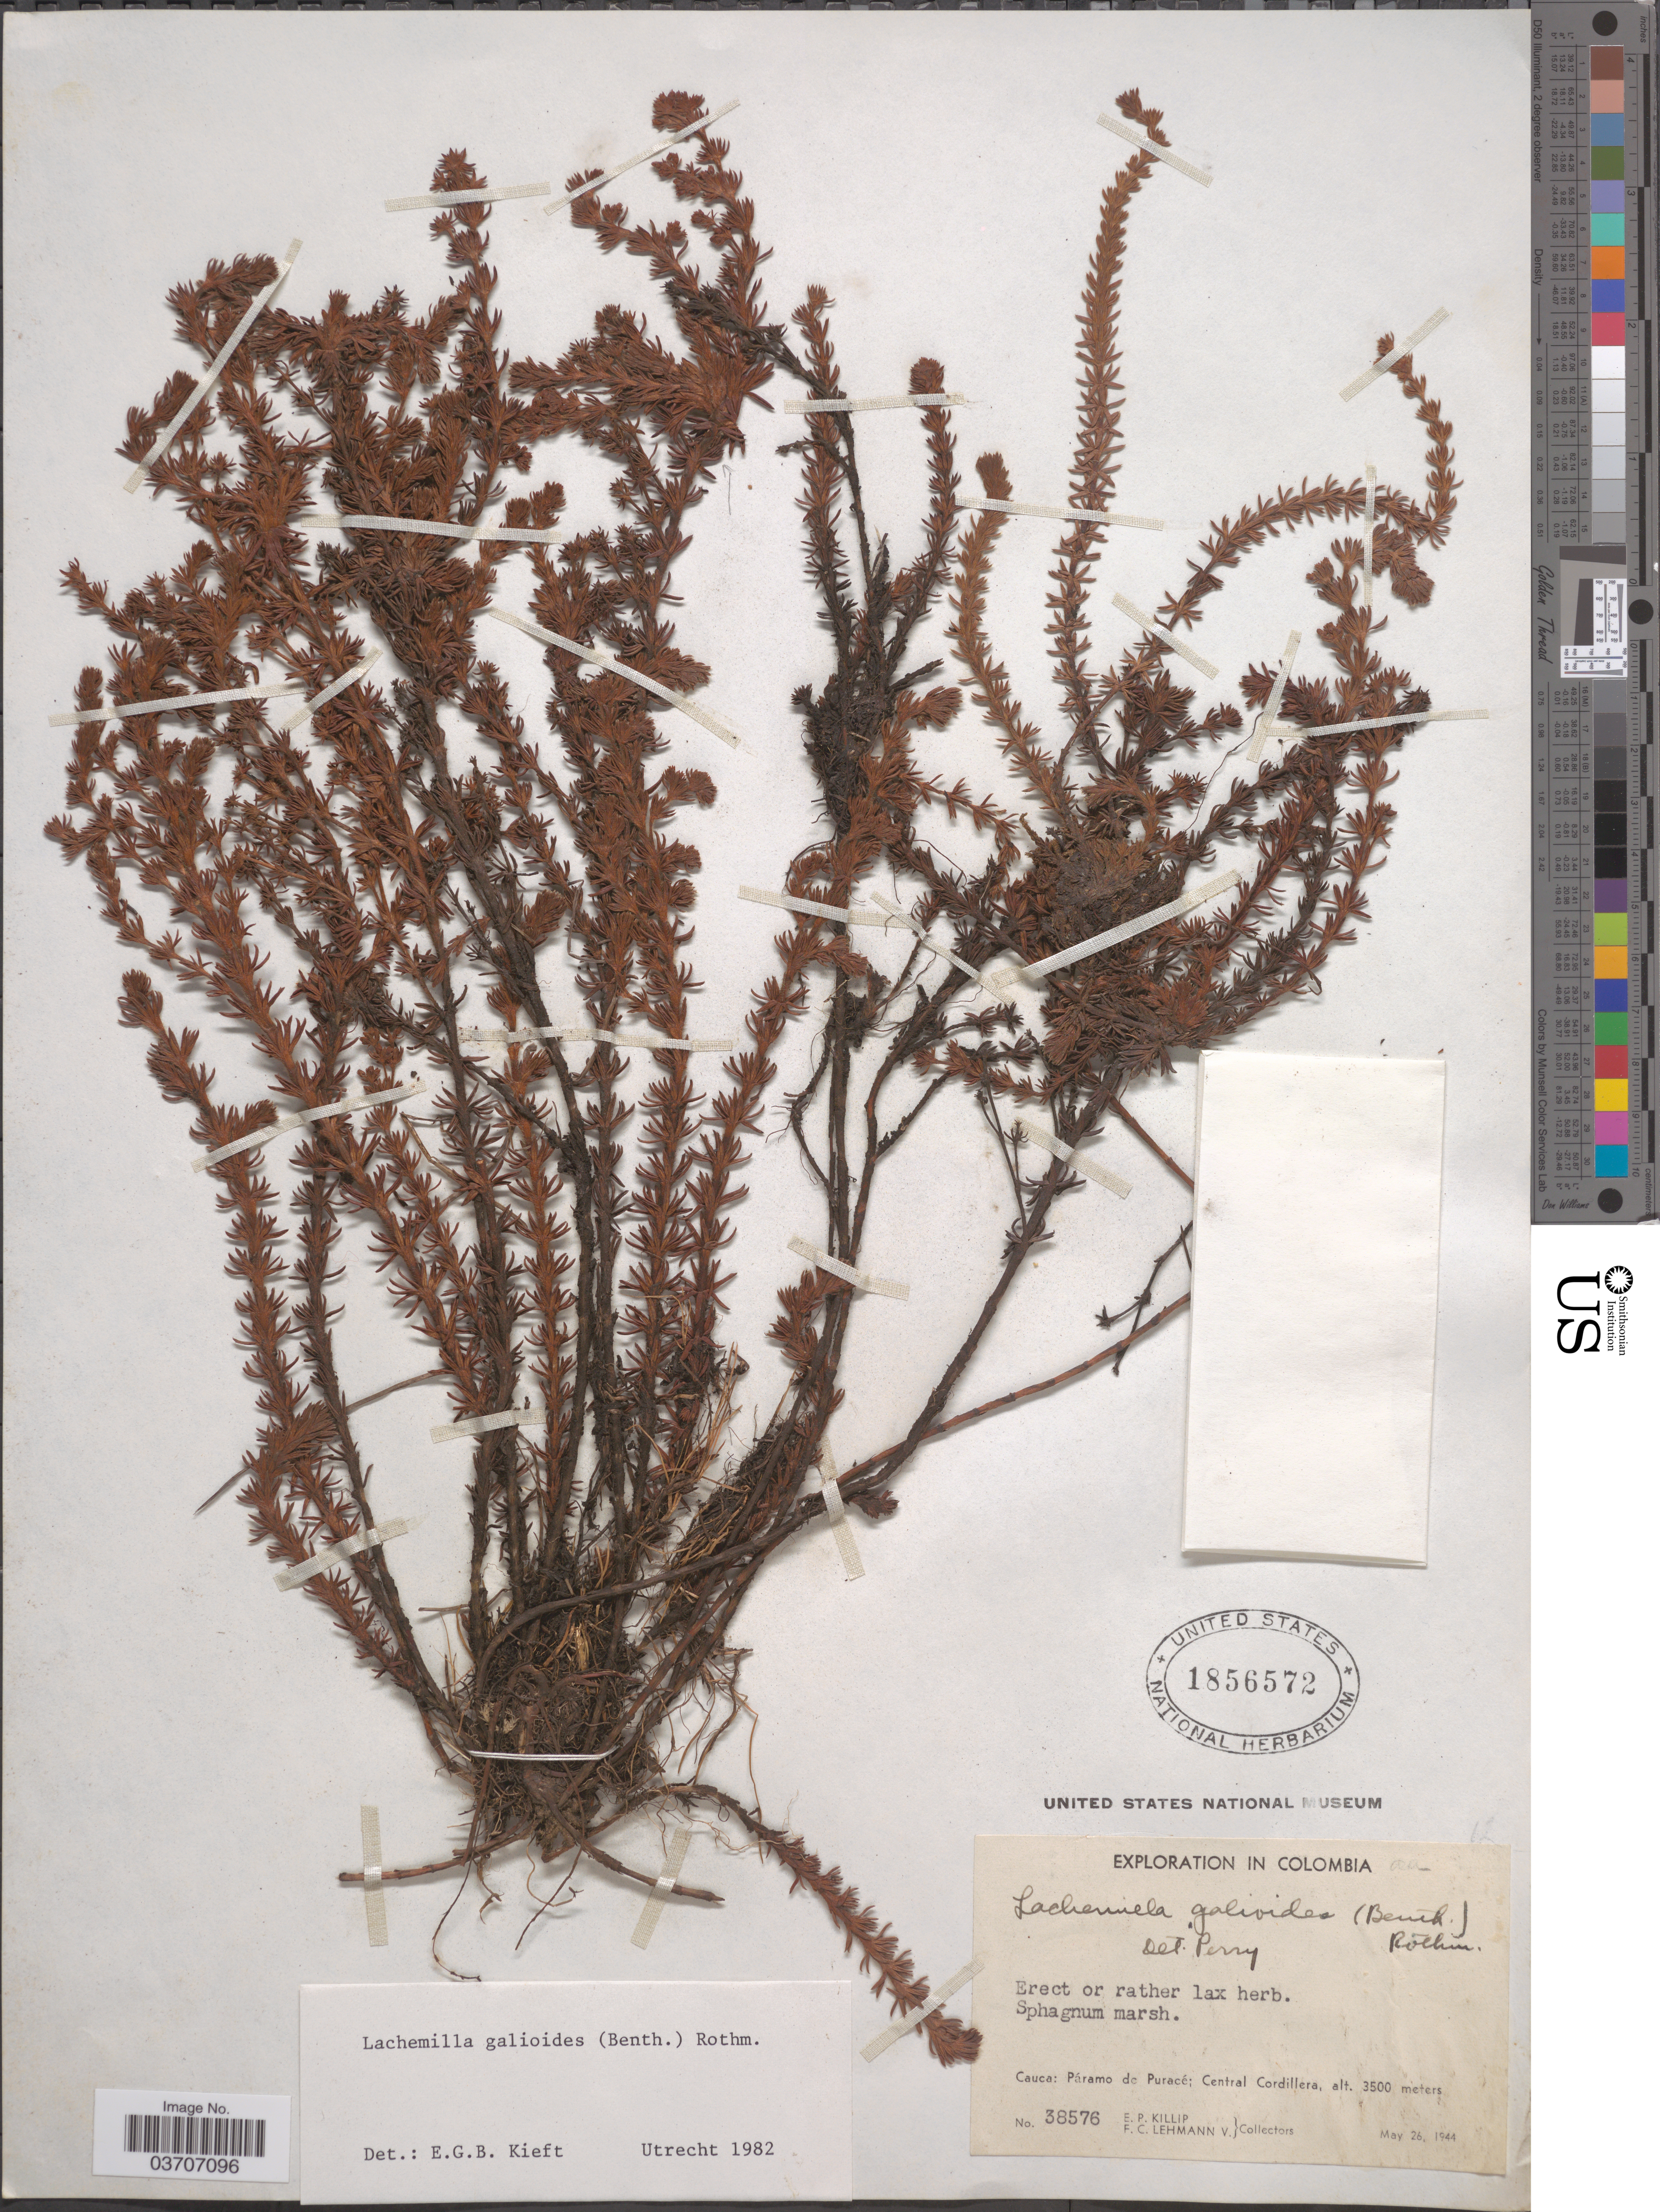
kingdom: Plantae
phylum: Tracheophyta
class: Magnoliopsida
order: Rosales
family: Rosaceae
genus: Lachemilla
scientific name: Lachemilla galioides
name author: (Benth.) Rothm.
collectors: E. P. Killip & F. Lehmann v.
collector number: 38576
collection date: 1944-05-26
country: Colombia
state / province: Cauca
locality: Páramo de Puracé: Central Cordillera.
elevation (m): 3500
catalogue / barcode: US 1856572